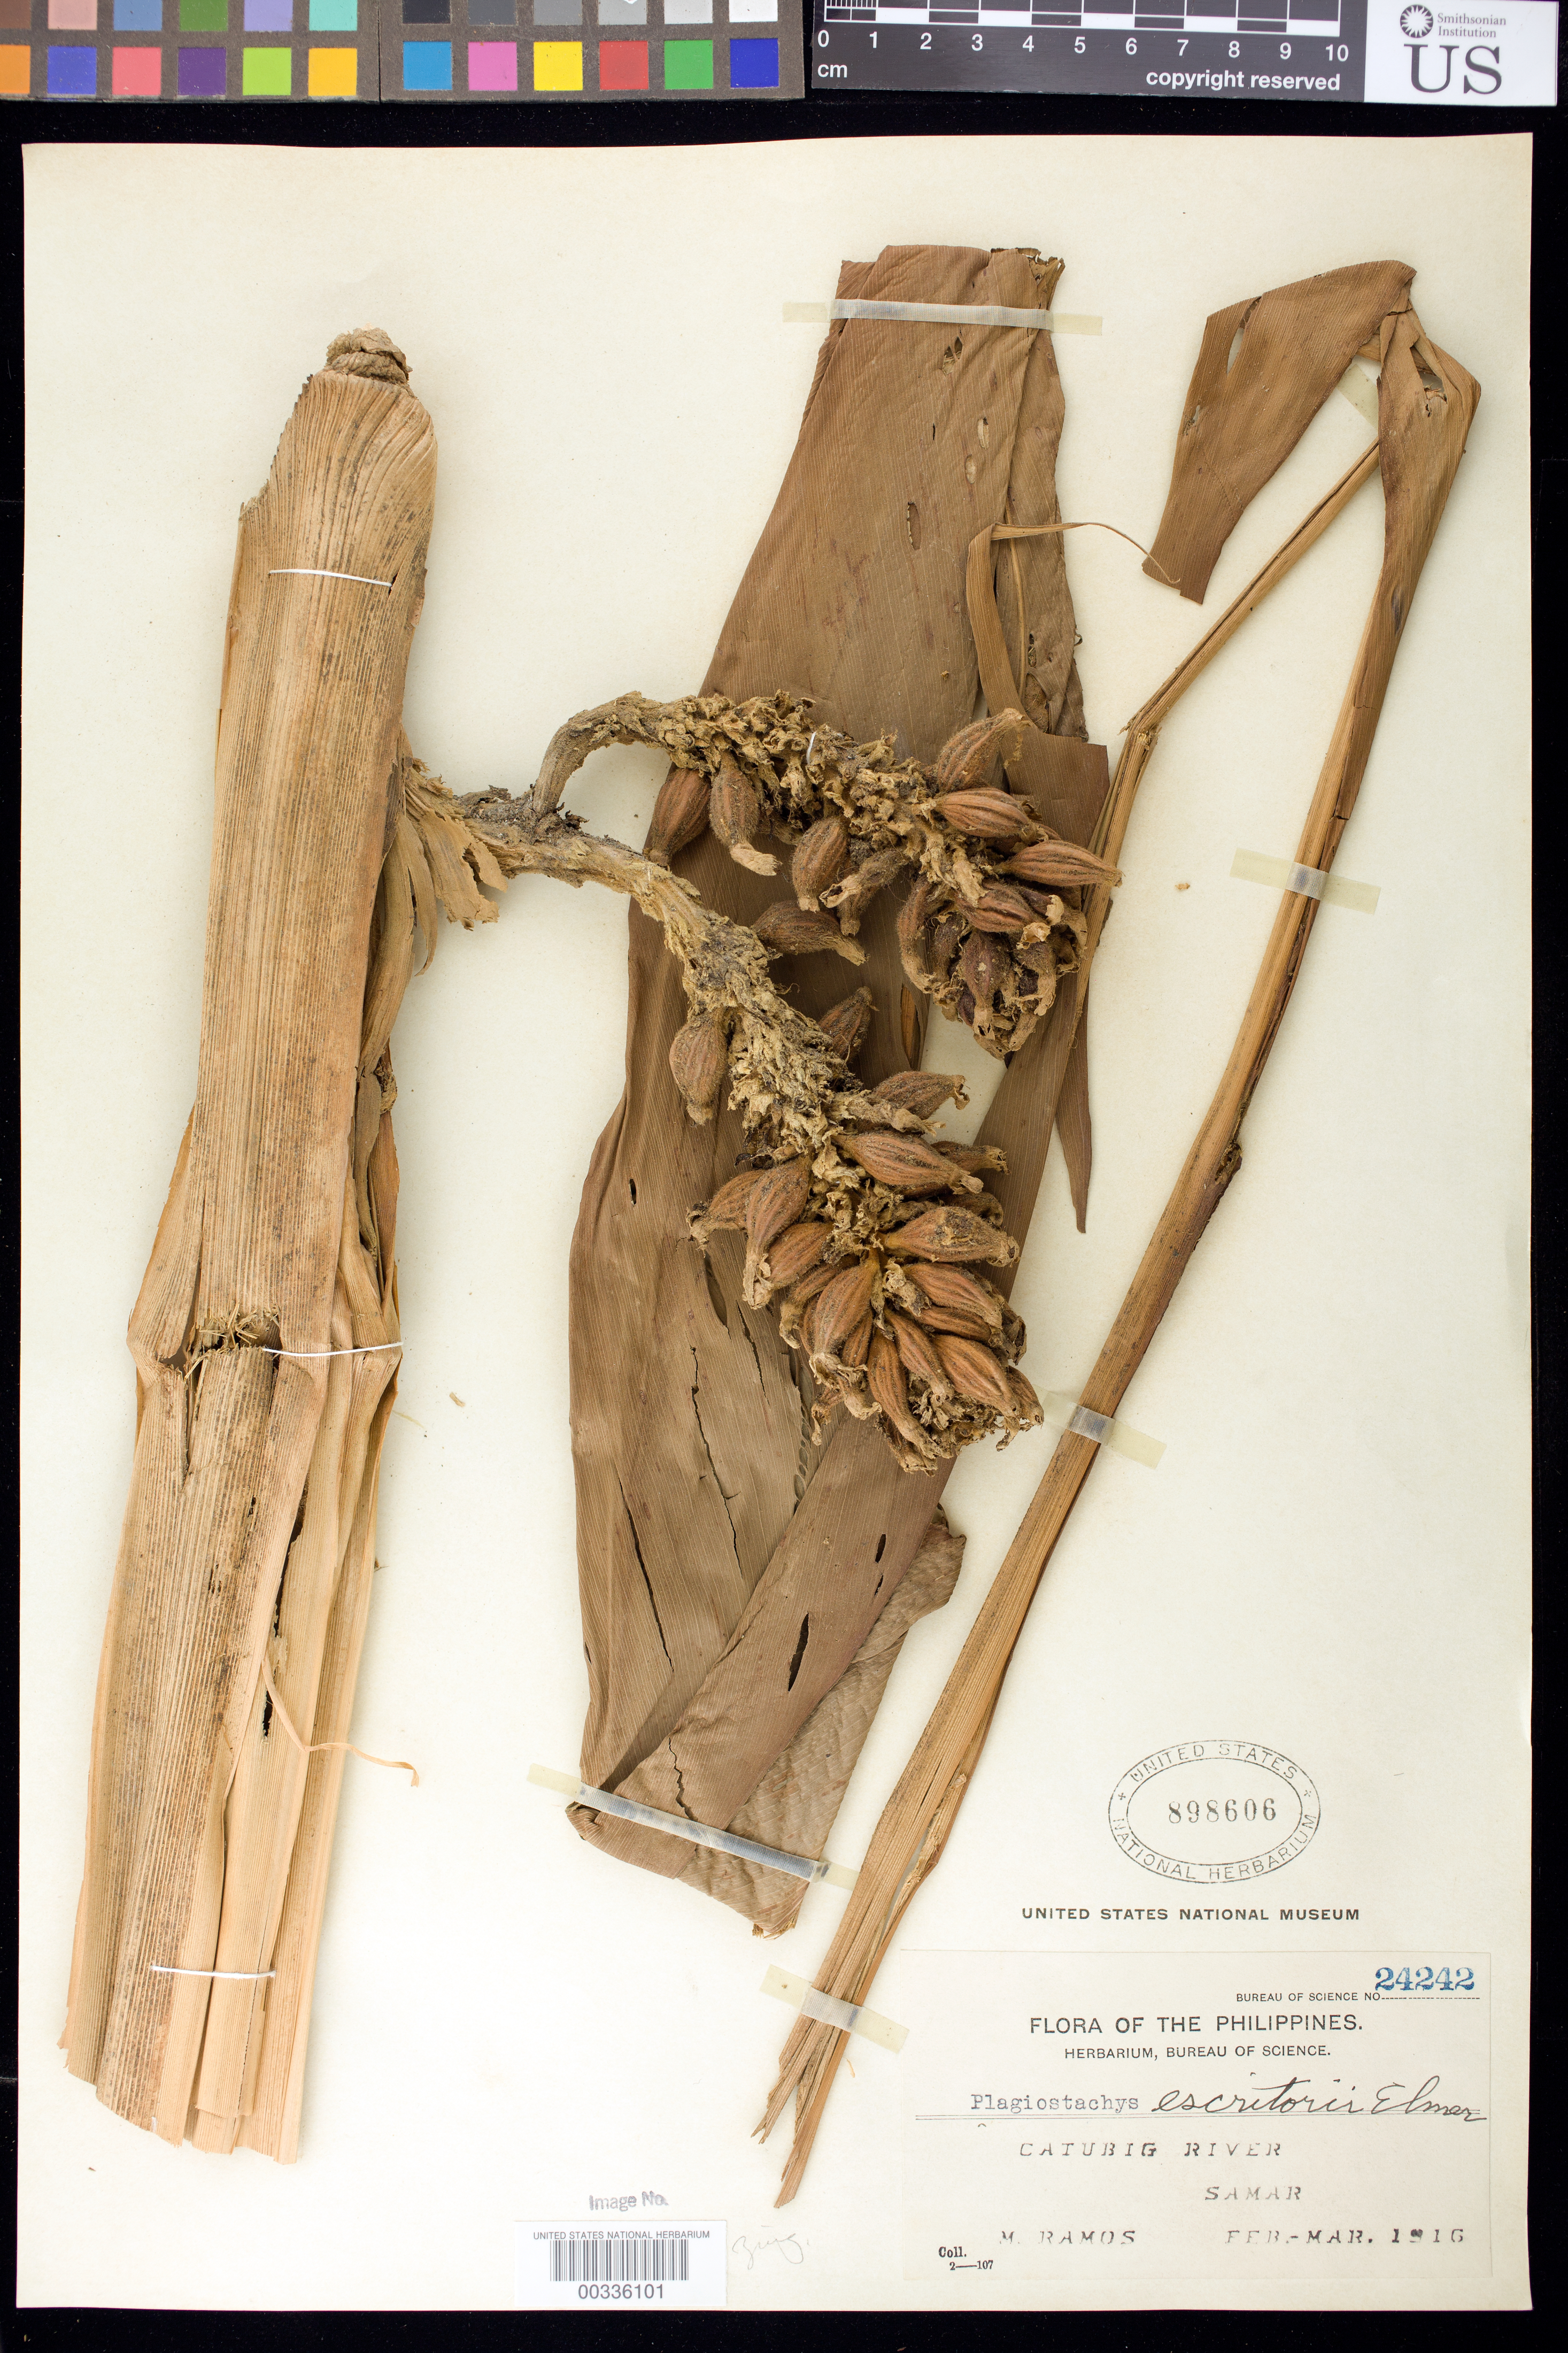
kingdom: Plantae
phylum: Tracheophyta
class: Liliopsida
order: Zingiberales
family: Zingiberaceae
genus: Plagiostachys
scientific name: Plagiostachys escritorii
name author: Elmer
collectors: M. Ramos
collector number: Bur. Sci. 24242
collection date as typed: Feb 1916 to -- Mar 1916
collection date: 1916-02/1916-03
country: Philippines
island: Samar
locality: Catubig river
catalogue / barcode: US 898606